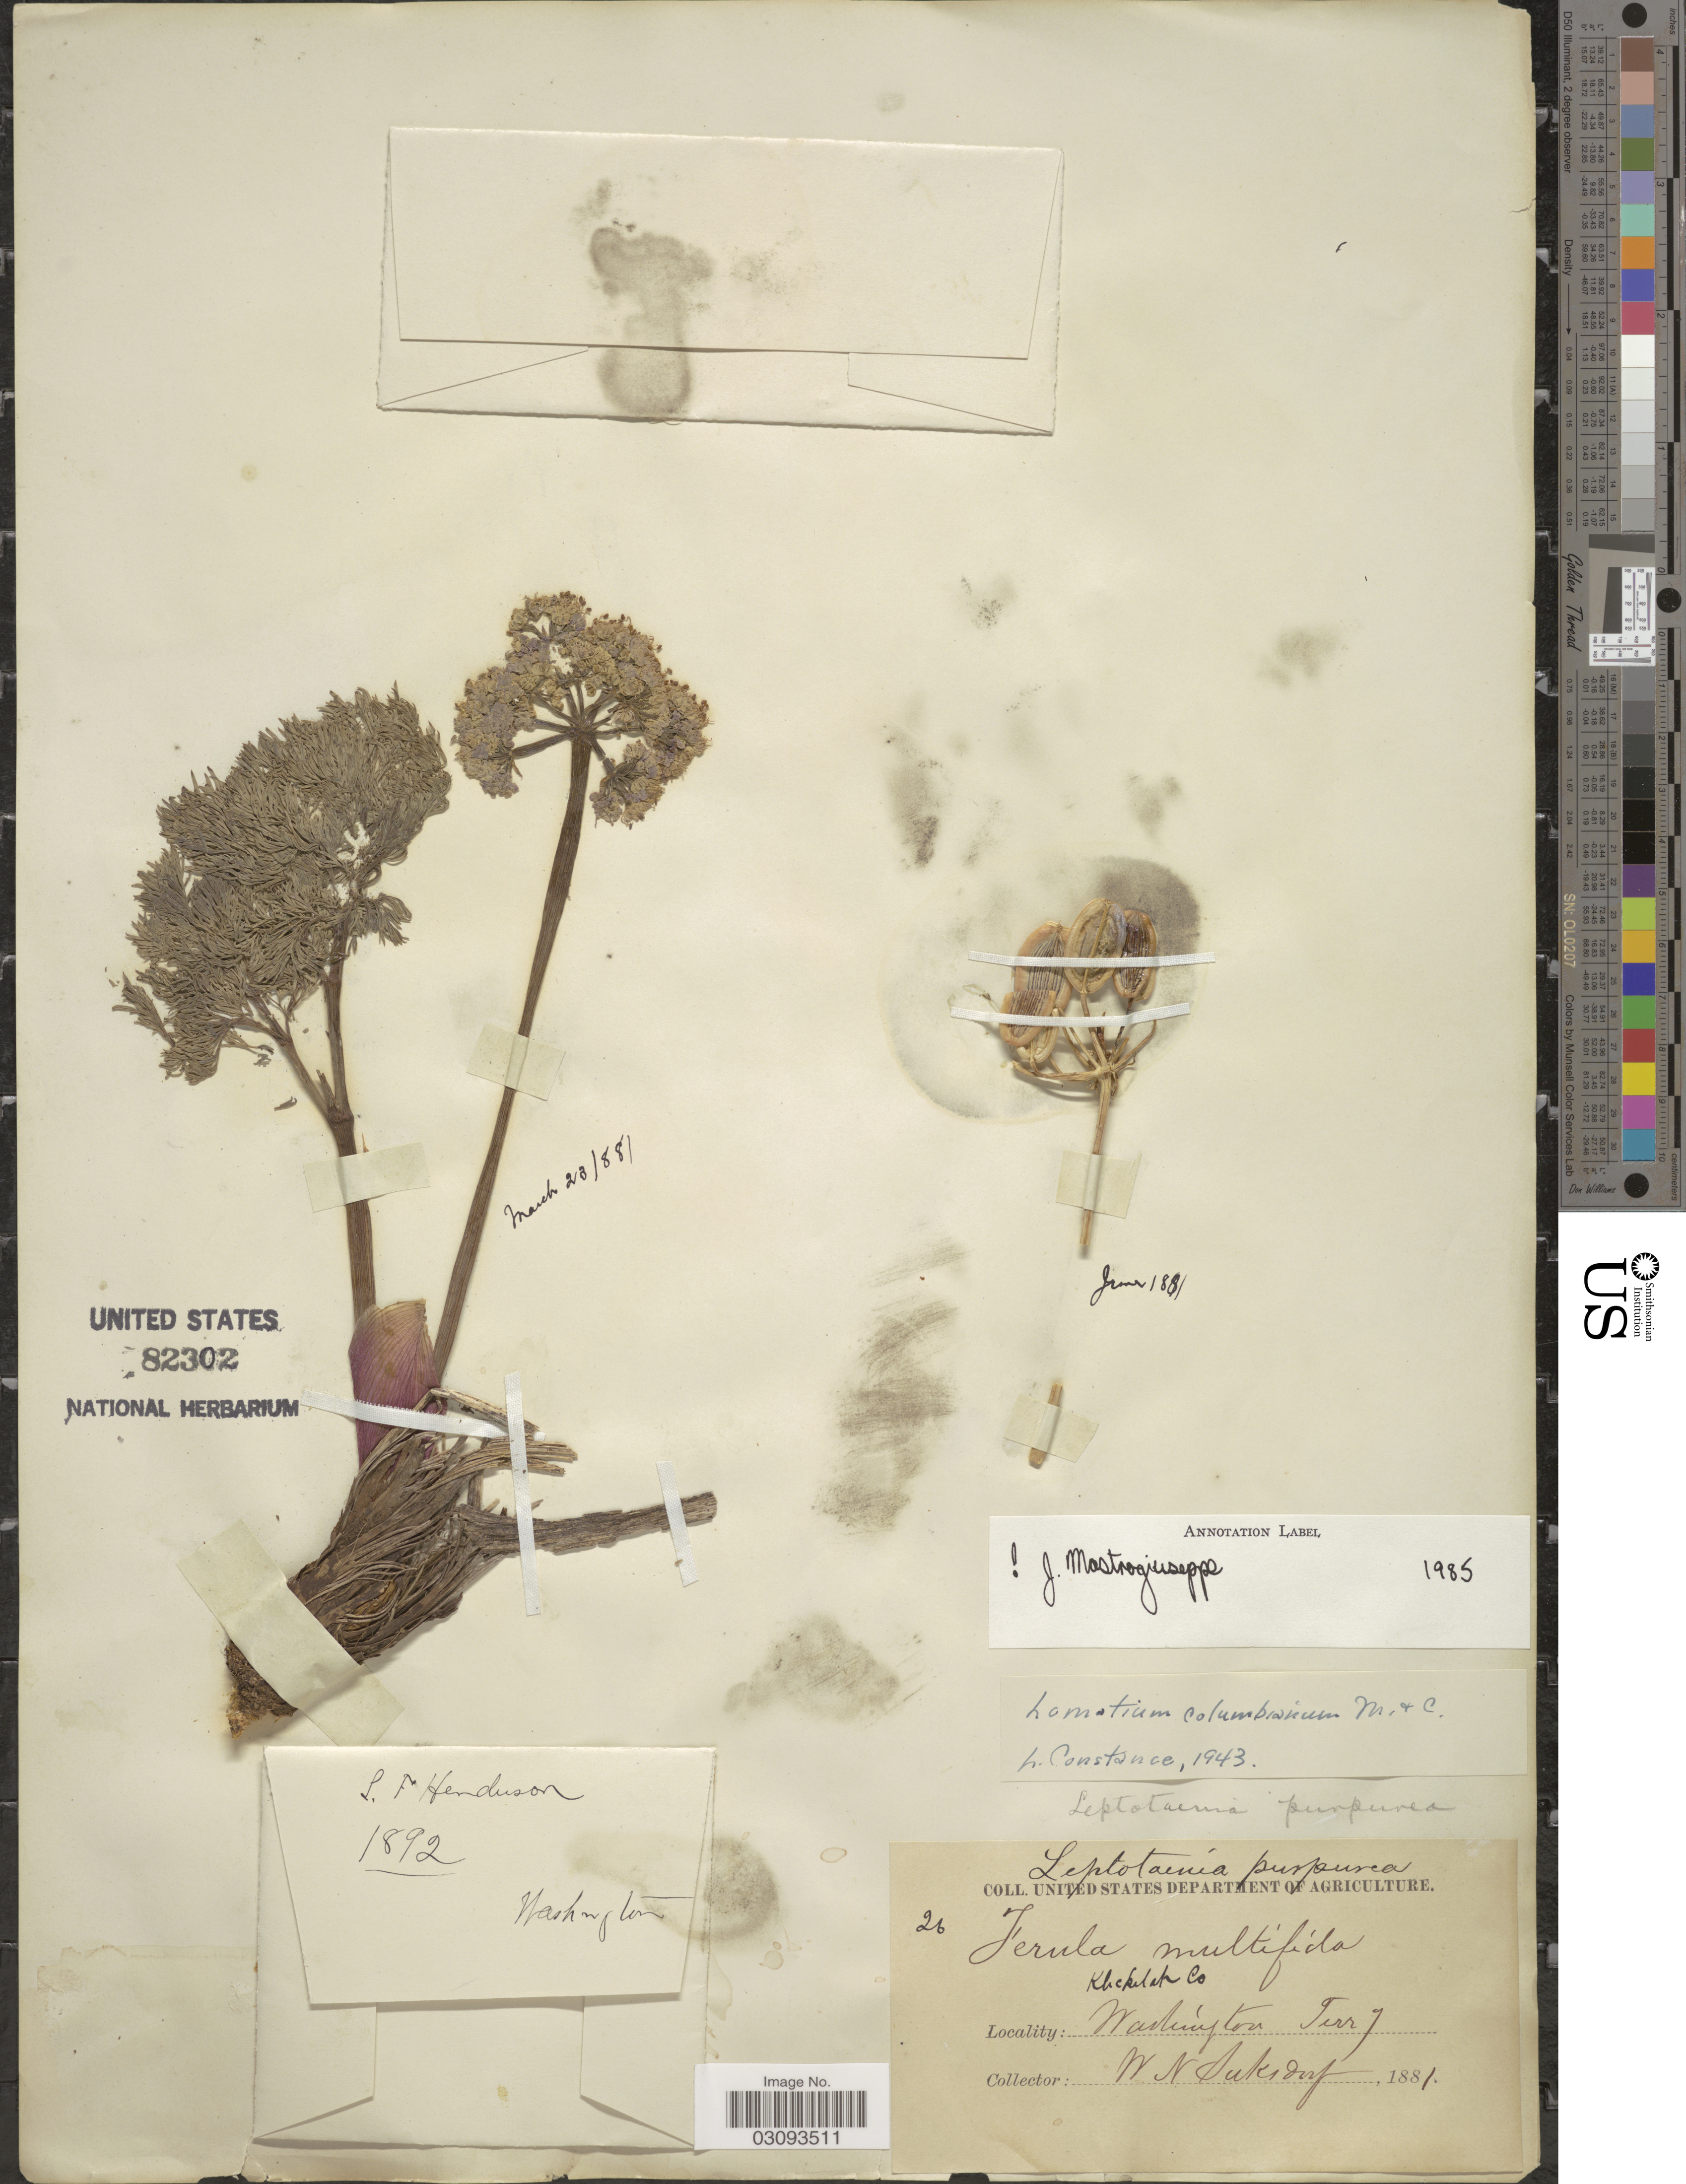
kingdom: Plantae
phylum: Tracheophyta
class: Magnoliopsida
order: Apiales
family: Apiaceae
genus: Lomatium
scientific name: Lomatium columbianum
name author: Mathias & Constance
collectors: W. N. Suksdorf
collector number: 26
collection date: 1881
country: United States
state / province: Washington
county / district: Klickitat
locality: Klickitat Co.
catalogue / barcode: US 82302